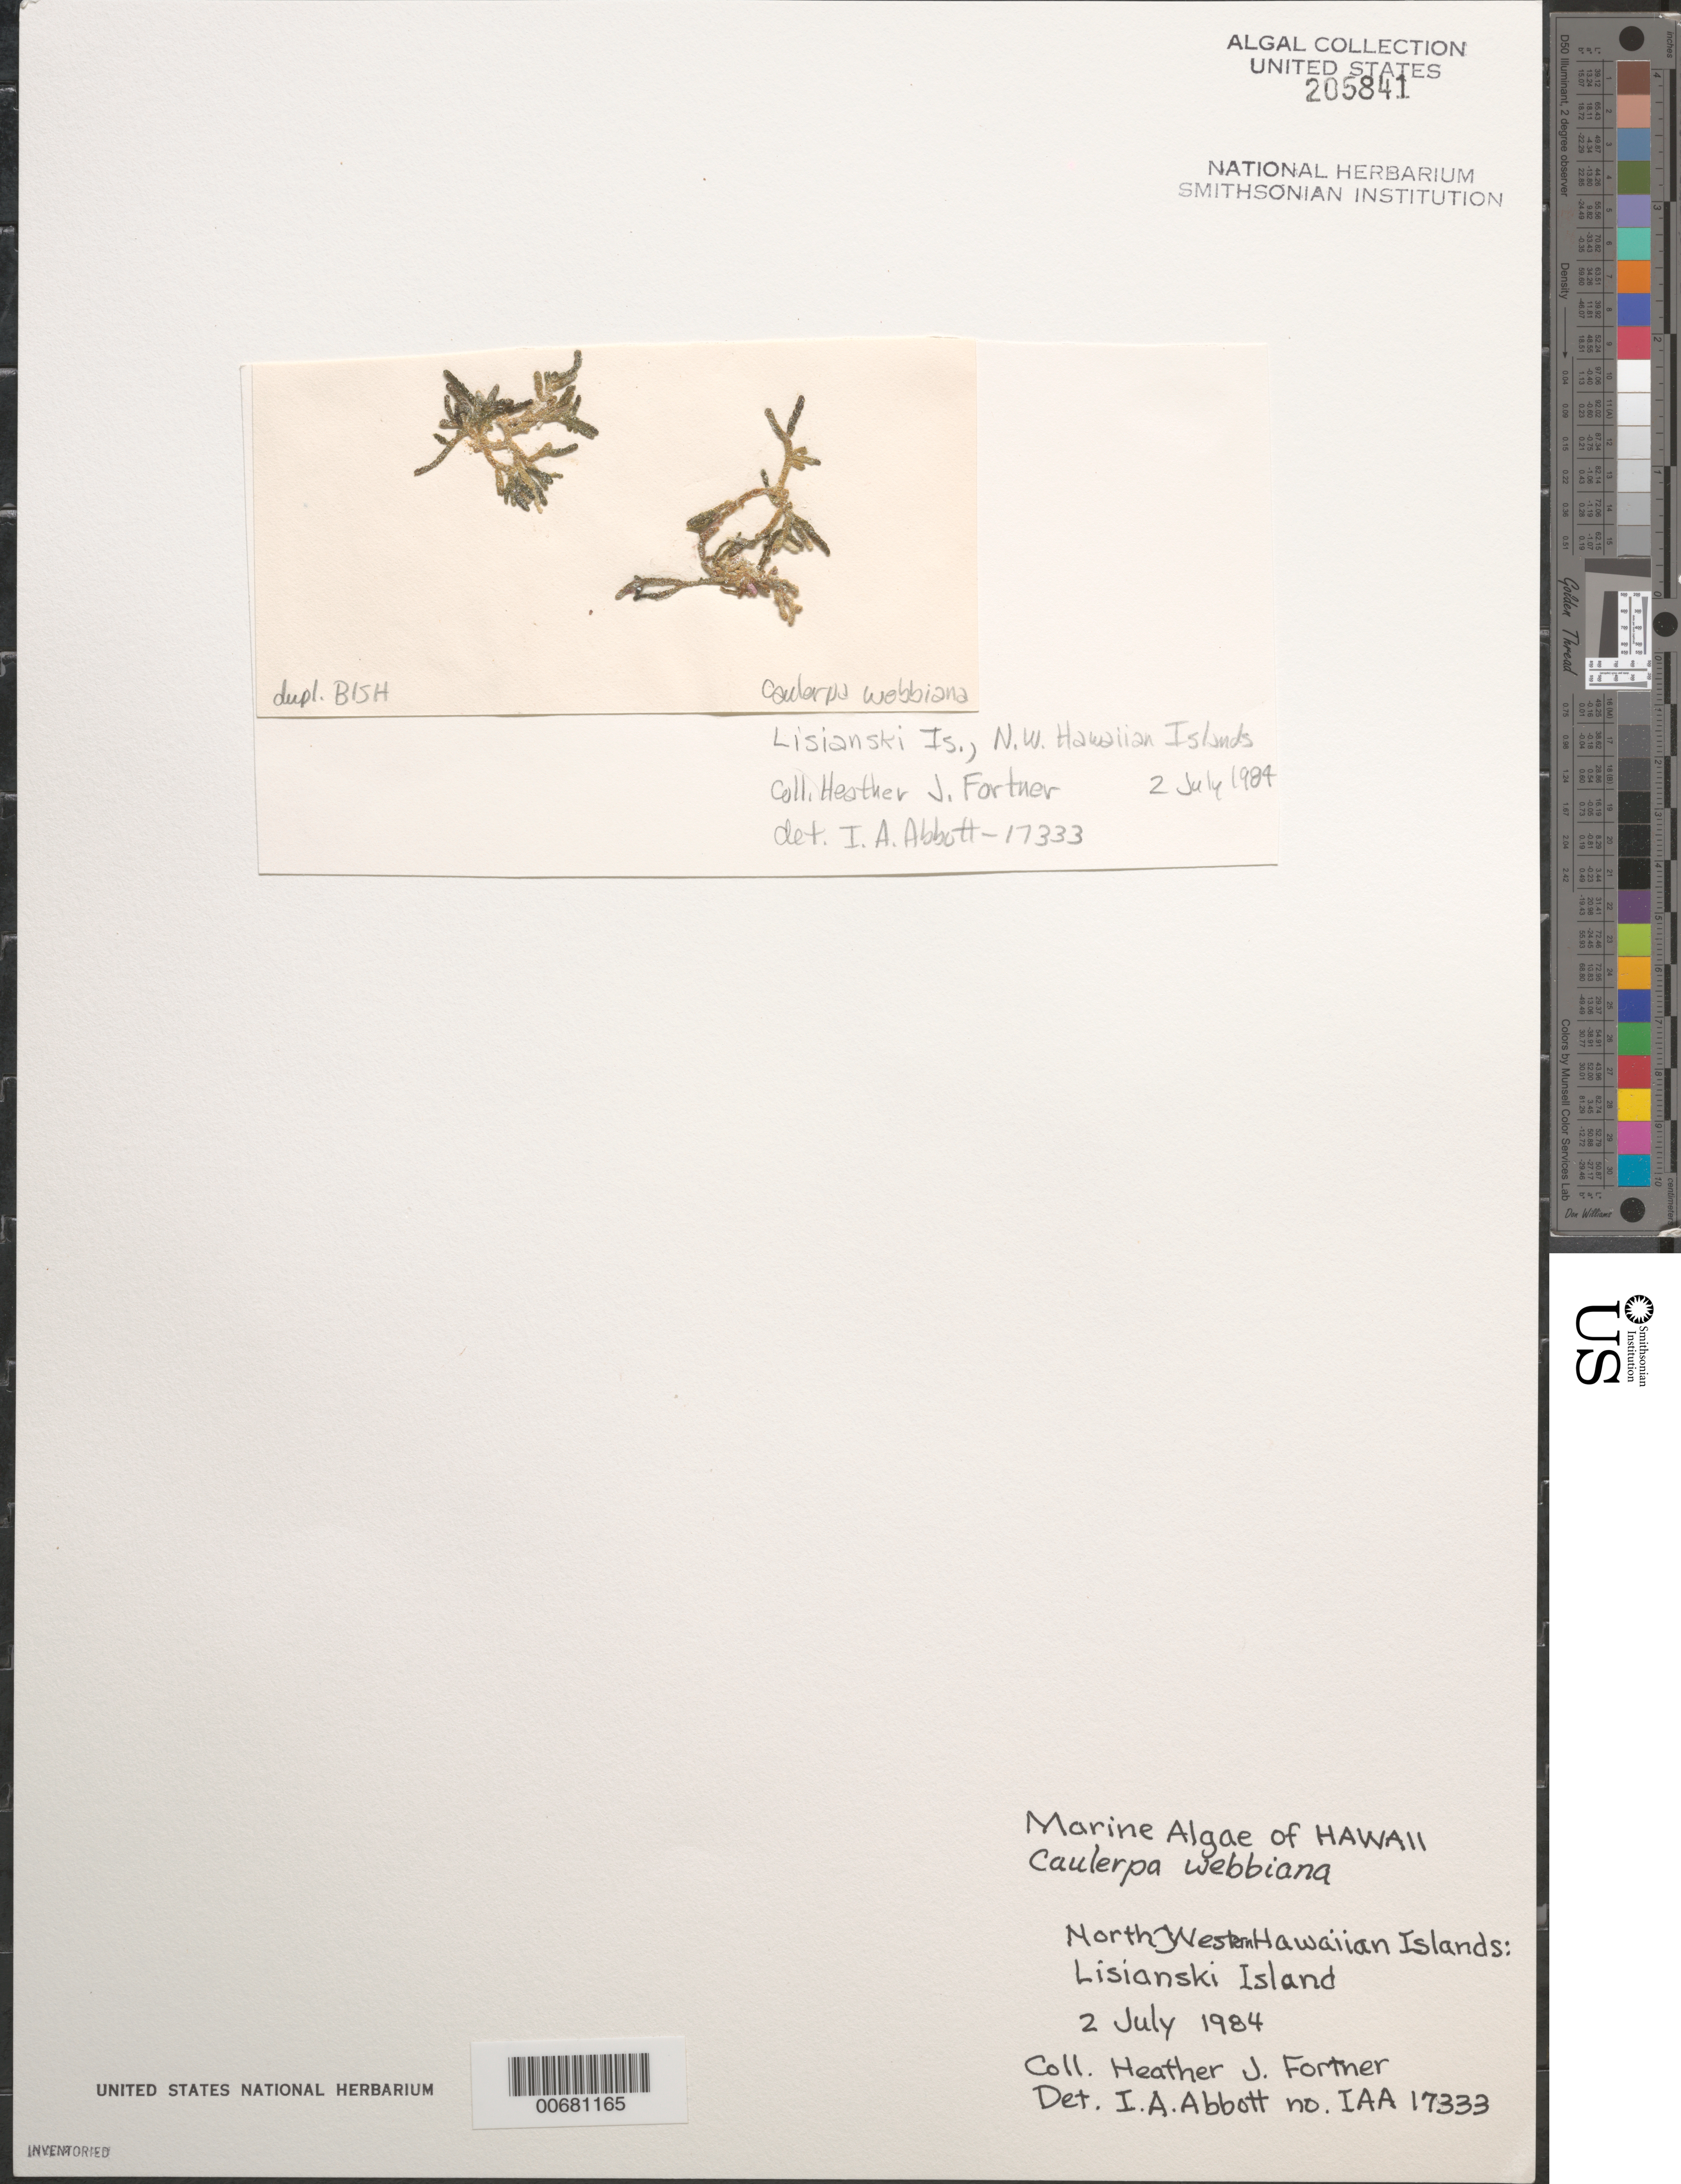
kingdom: Plantae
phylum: Chlorophyta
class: Ulvophyceae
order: Bryopsidales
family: Caulerpaceae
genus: Caulerpa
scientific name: Caulerpa webbiana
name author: Mont.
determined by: Abbott, Isabella A.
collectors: H. Fortner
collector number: IAA 17333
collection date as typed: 02 Jul 1984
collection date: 1984-07-02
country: United States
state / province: Hawaii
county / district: Honolulu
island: Lisianski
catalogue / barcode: US 205841